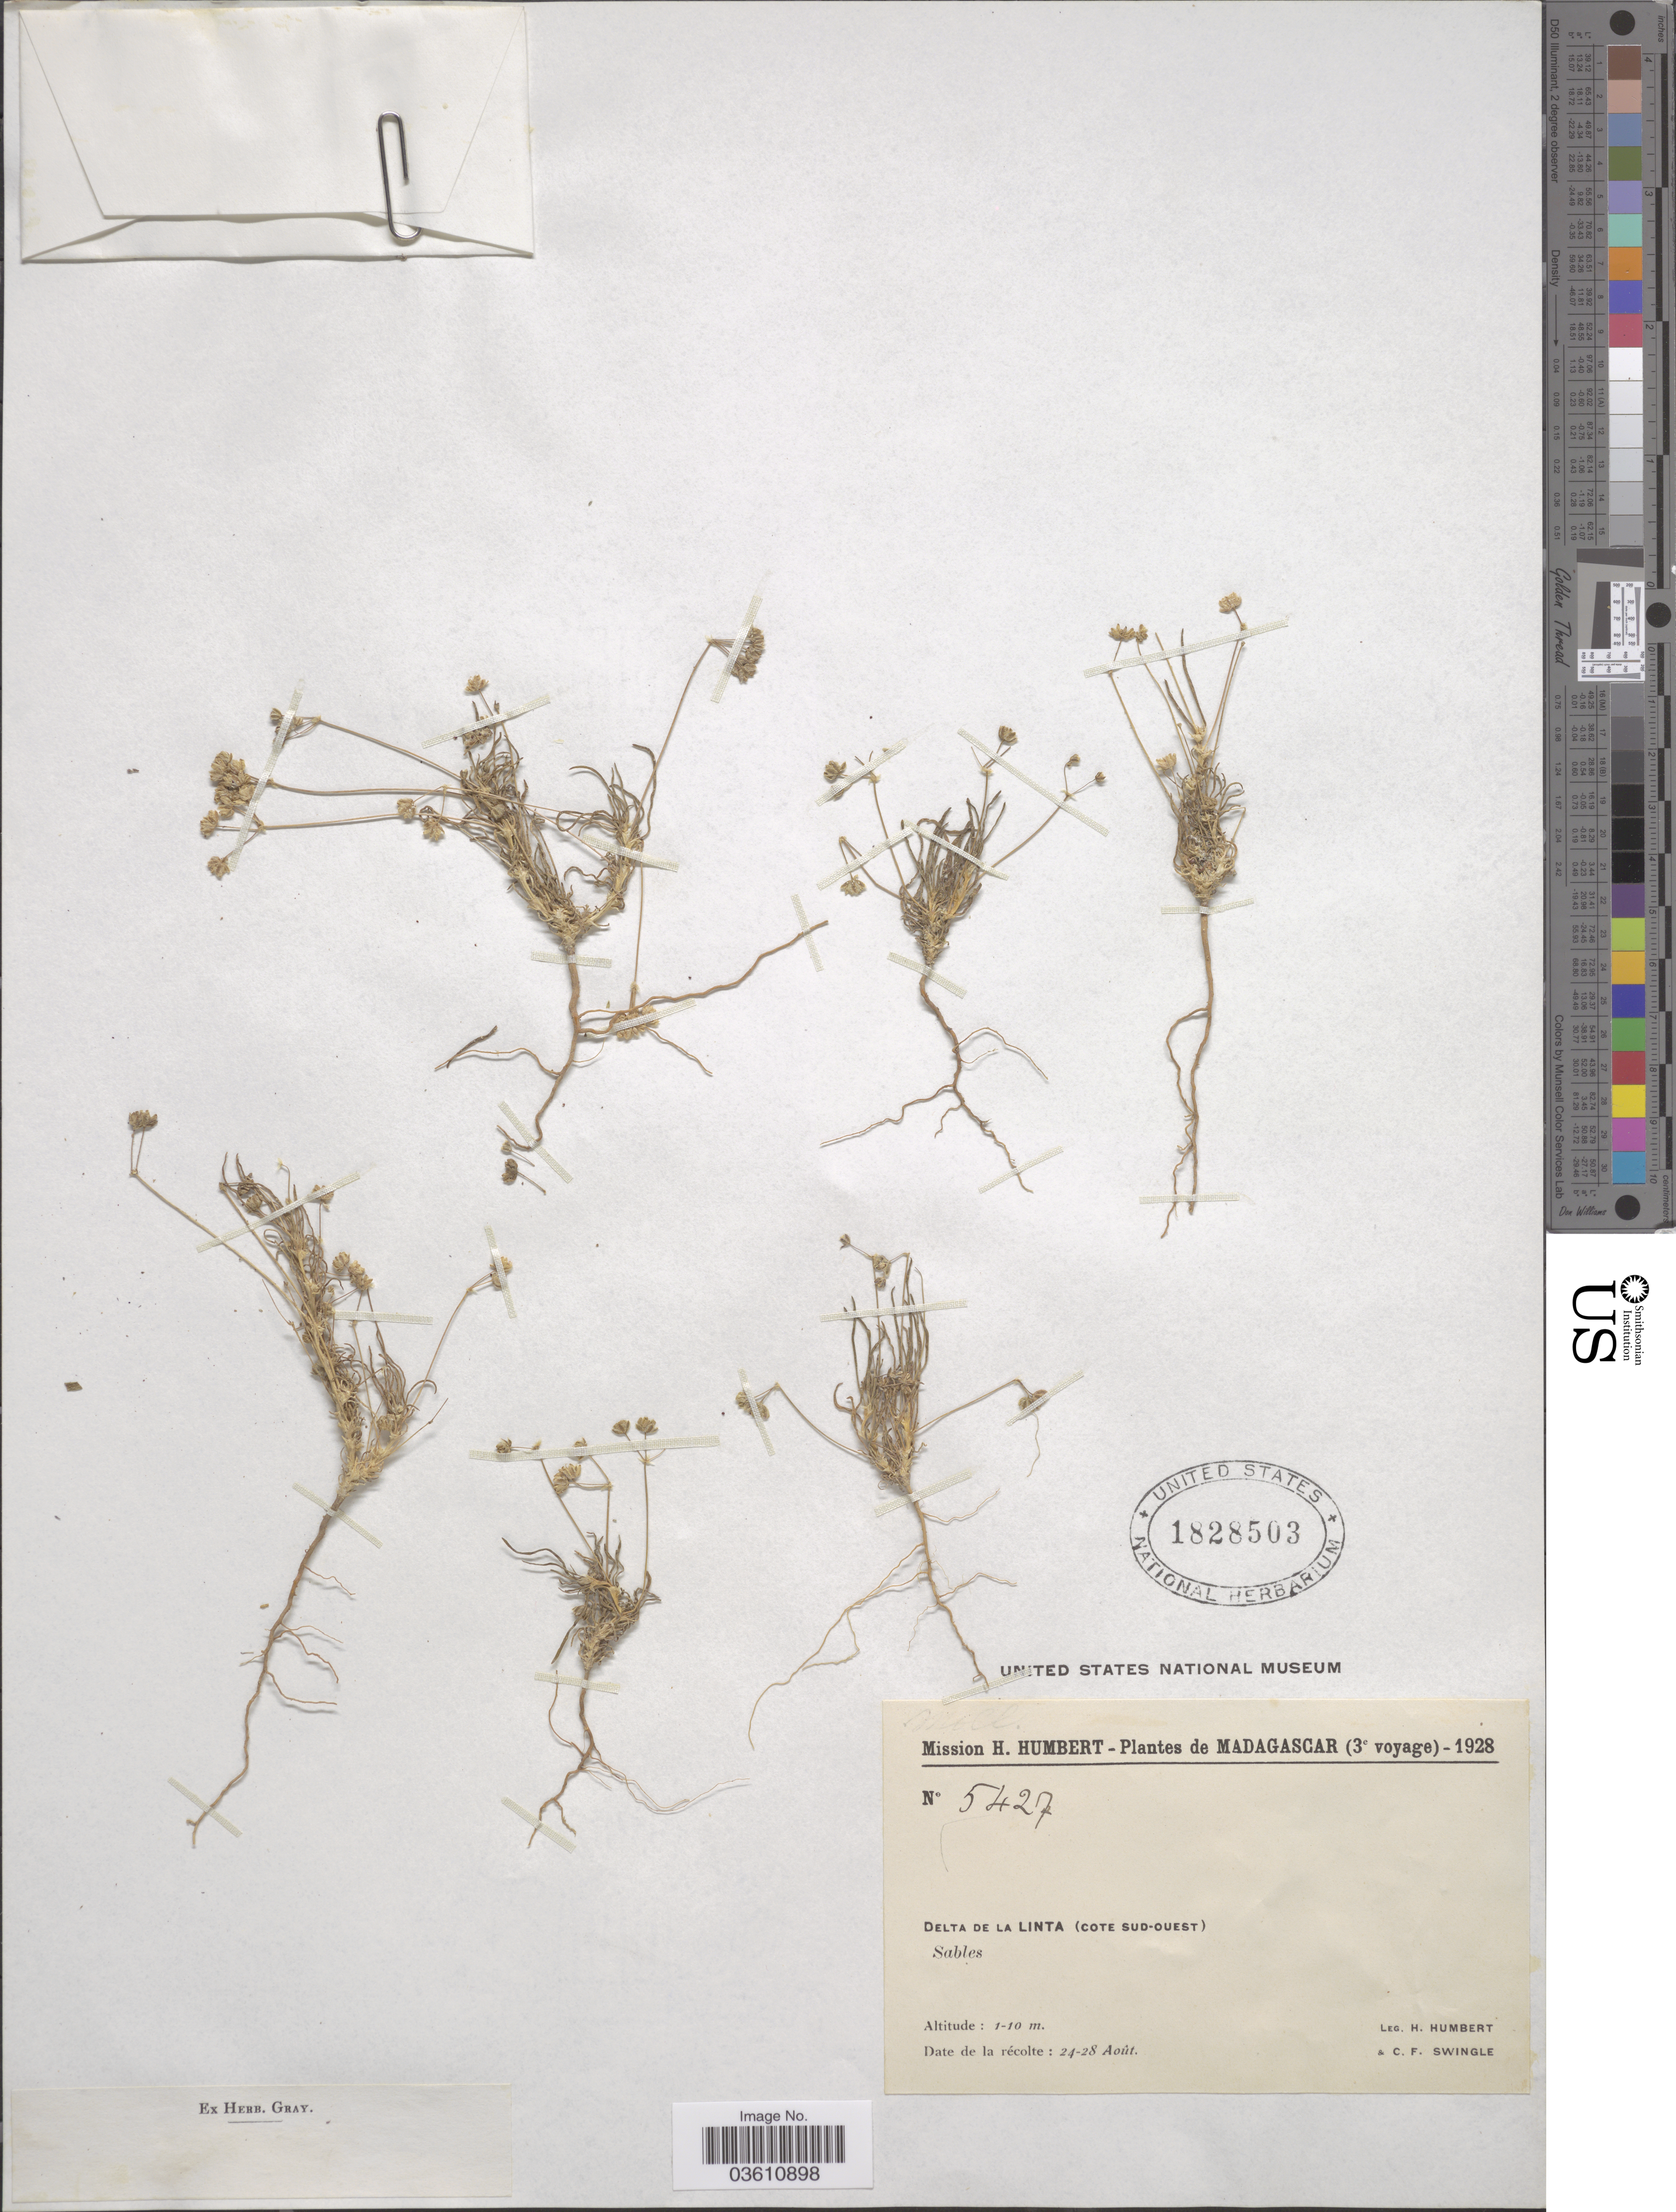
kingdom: Plantae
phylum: Tracheophyta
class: Magnoliopsida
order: Caryophyllales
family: Molluginaceae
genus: Mollugo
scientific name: Mollugo sp.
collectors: H. Humbert & C. Swingle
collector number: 5427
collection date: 1928-08-24/1928-08-28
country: Madagascar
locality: Delta de la Linta (cote sud-ouest).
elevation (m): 1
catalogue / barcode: US 1828503